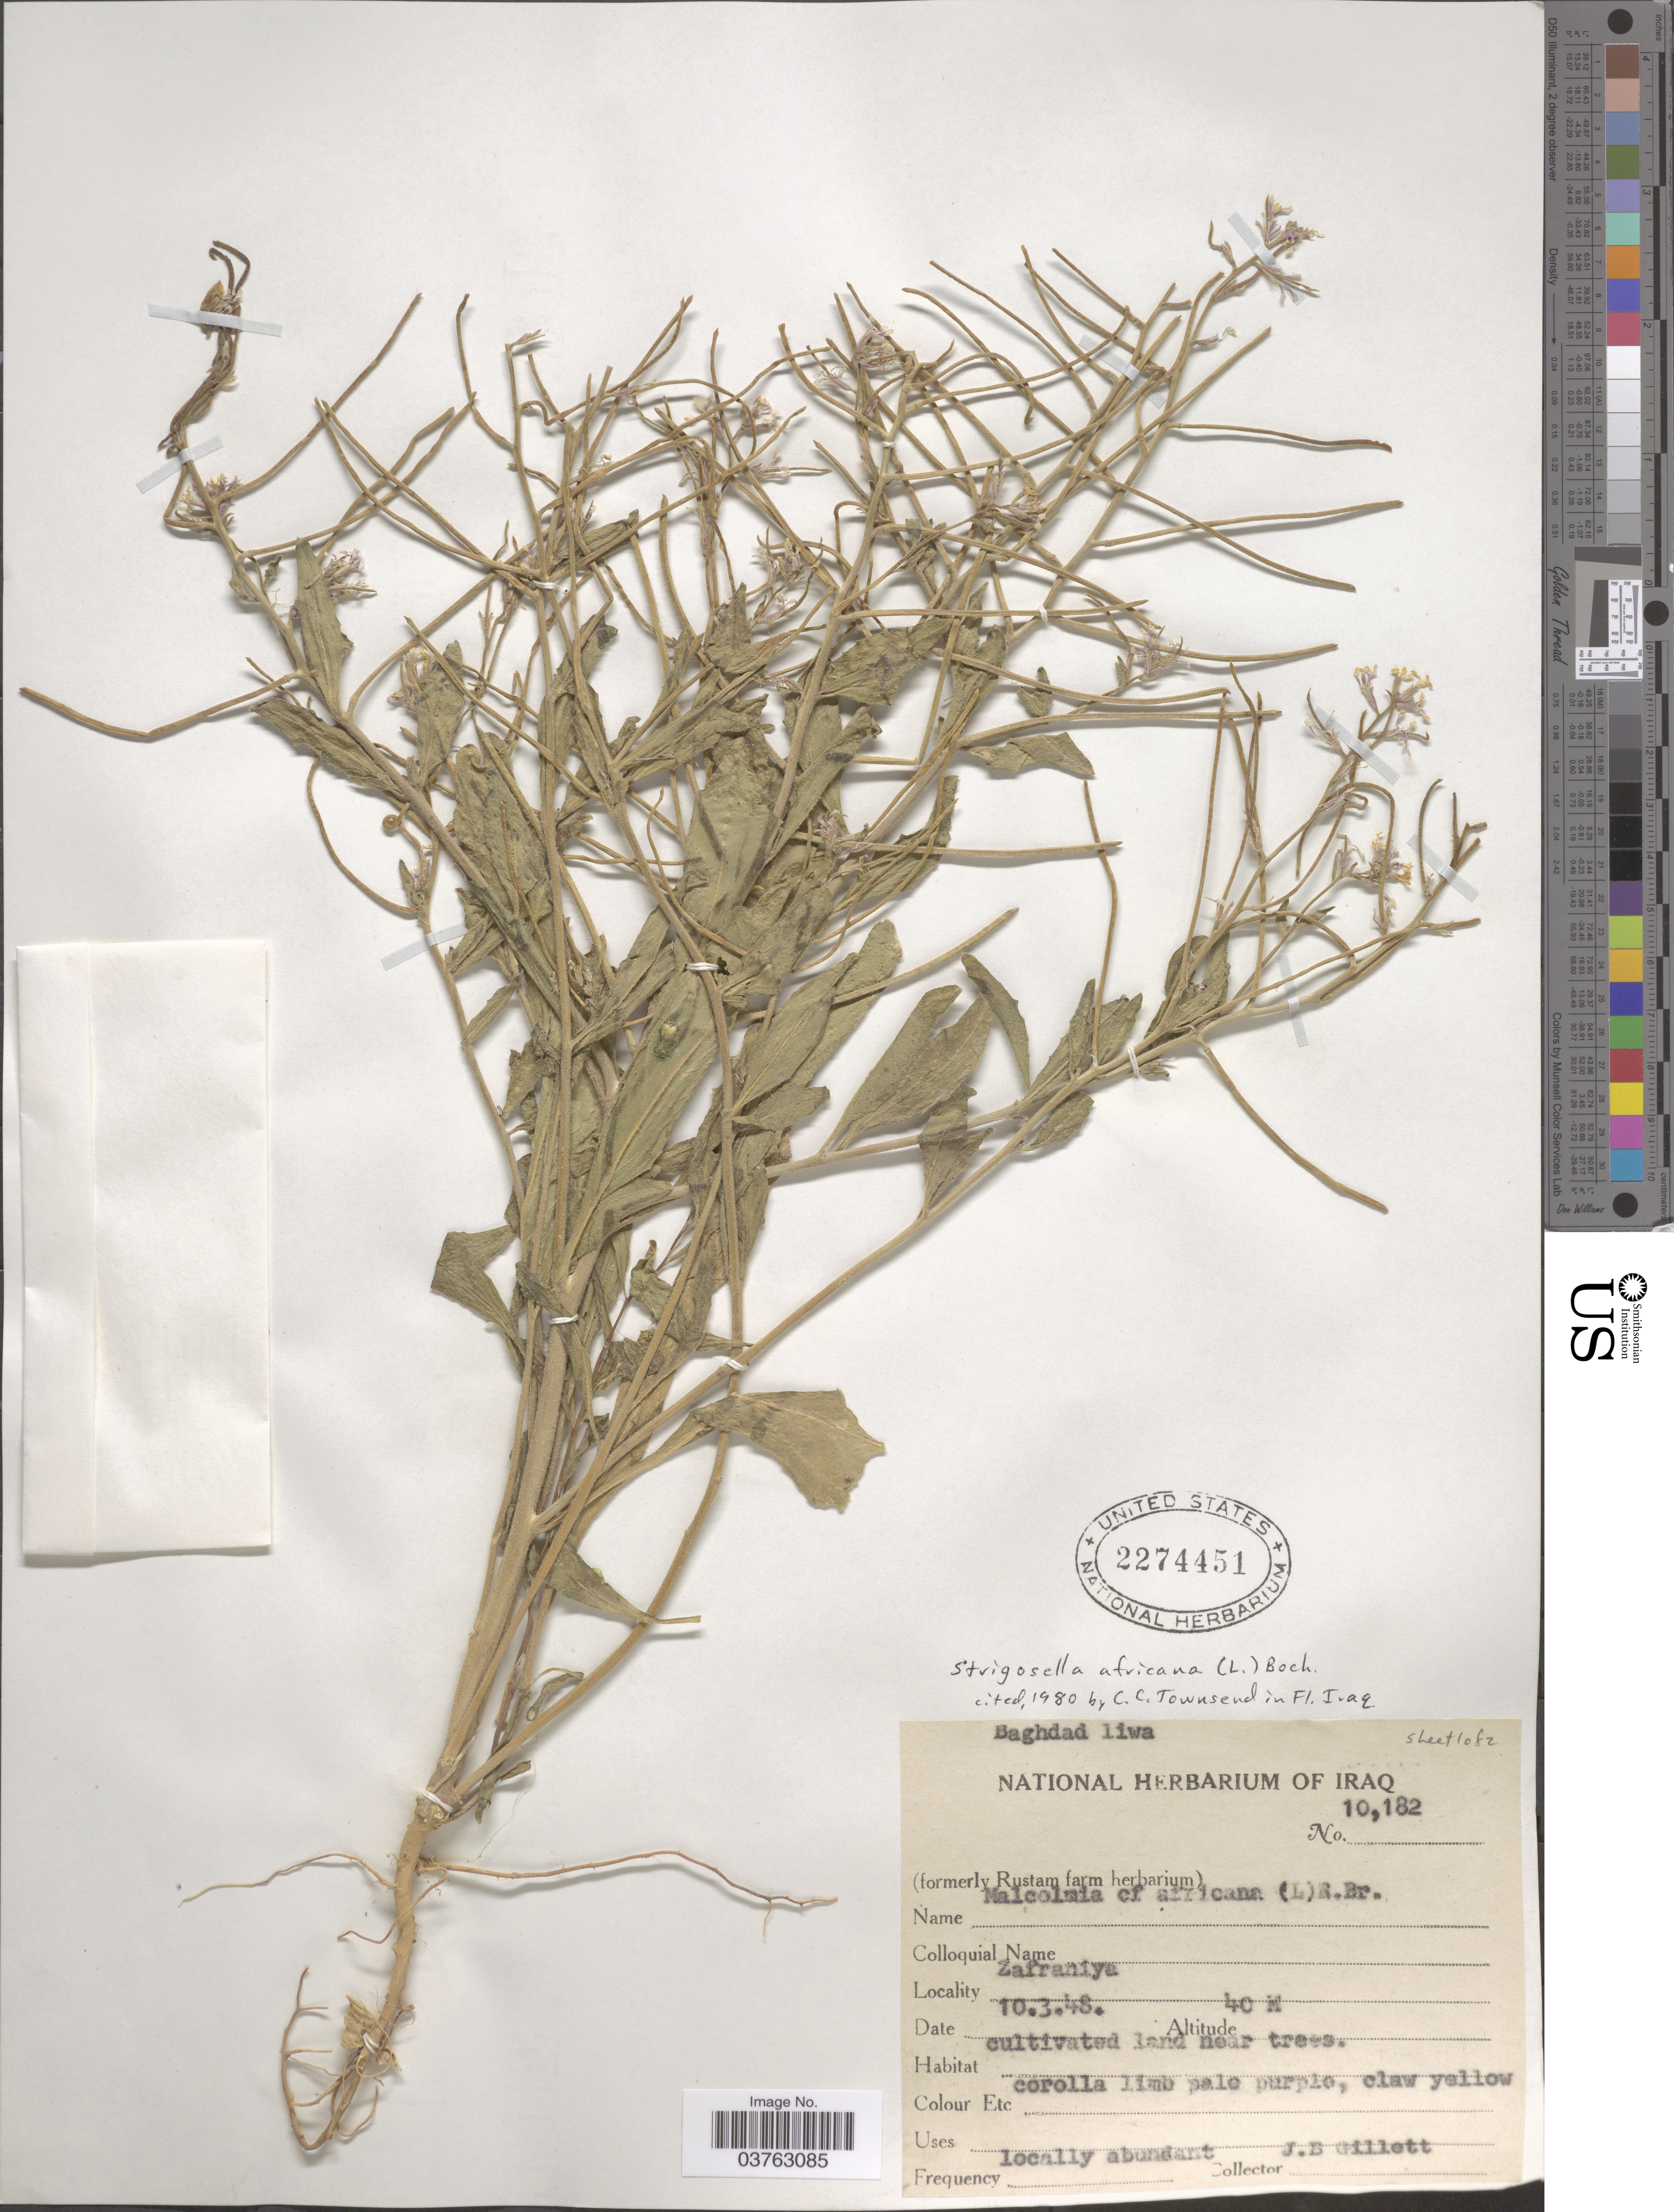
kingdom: Plantae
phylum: Tracheophyta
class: Magnoliopsida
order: Brassicales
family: Brassicaceae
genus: Malcolmia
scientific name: Malcolmia africana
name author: (L.) W.T. Aiton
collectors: J. B. Gillett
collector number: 10182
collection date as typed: Transcribed d/m/y: 10/3/48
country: Iraq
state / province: Baghdad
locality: Baghdad liwa. Zafraniya.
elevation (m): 40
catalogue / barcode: US 2274451